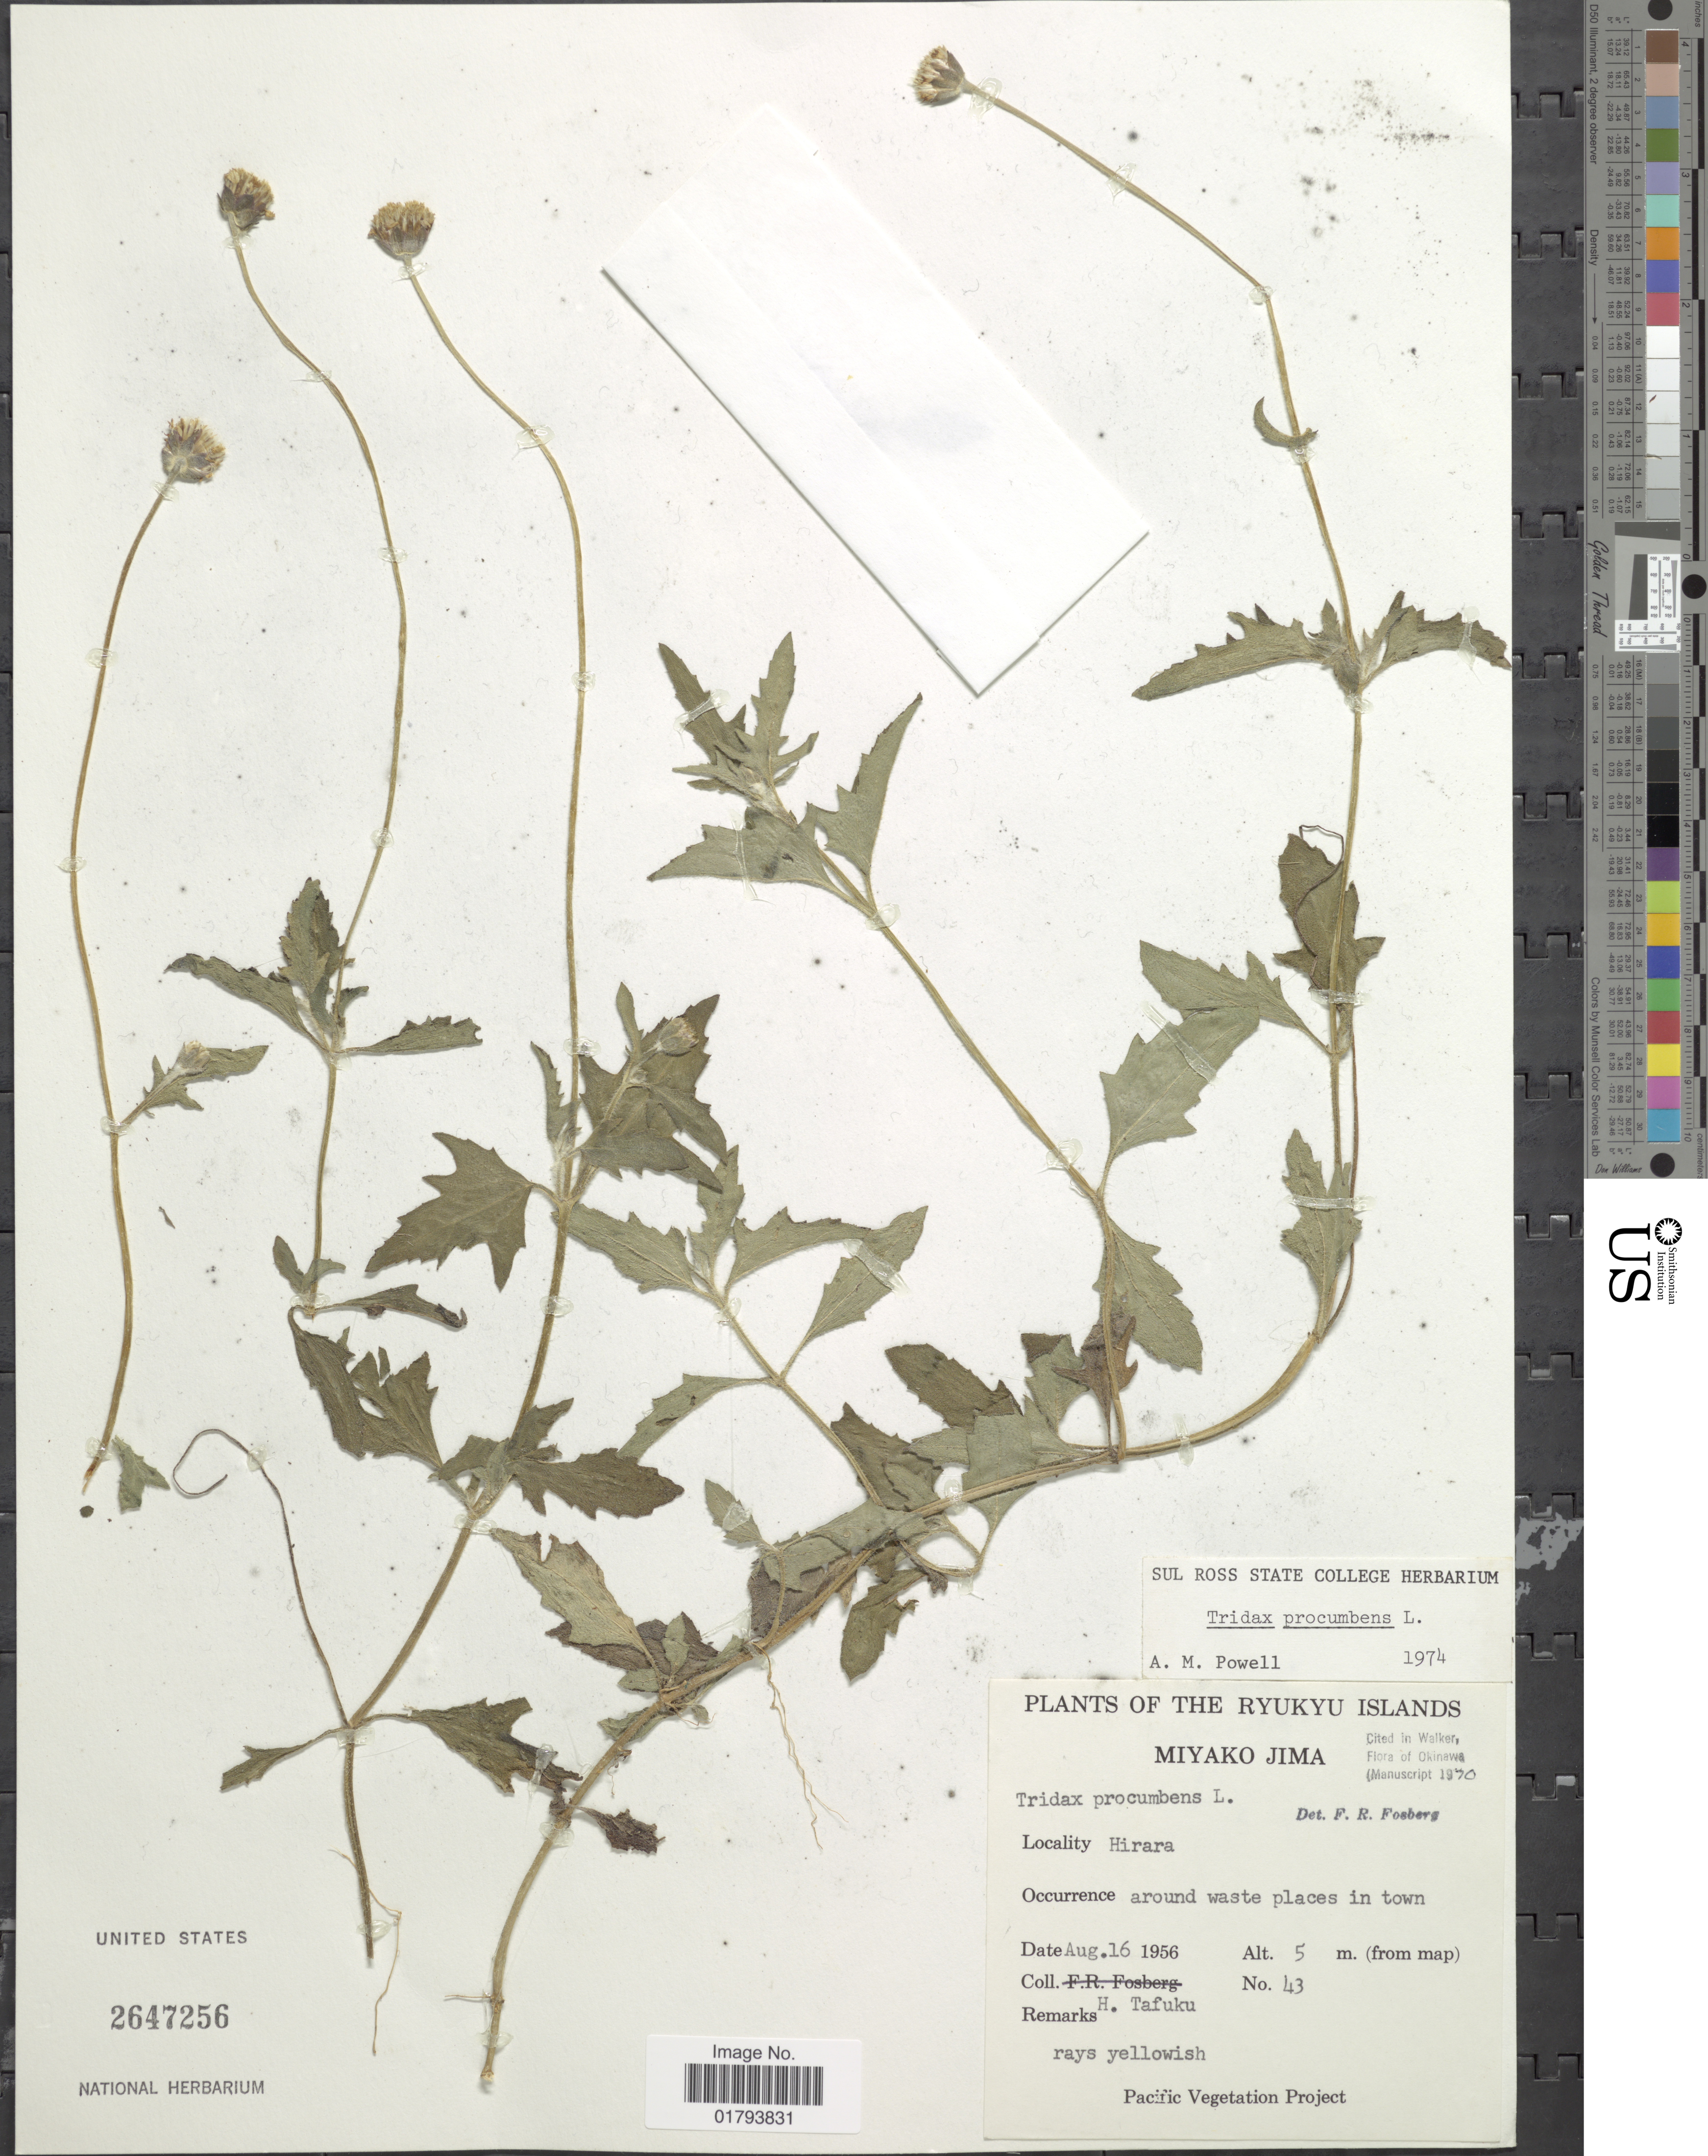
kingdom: Plantae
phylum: Tracheophyta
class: Magnoliopsida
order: Asterales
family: Asteraceae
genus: Tridax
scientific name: Tridax procumbens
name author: L.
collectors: H. Tafuku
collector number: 43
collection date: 1956-08-16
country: Japan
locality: Ryukyu Islands, Miyako Jima, Hirara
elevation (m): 5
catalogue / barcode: US 2647256